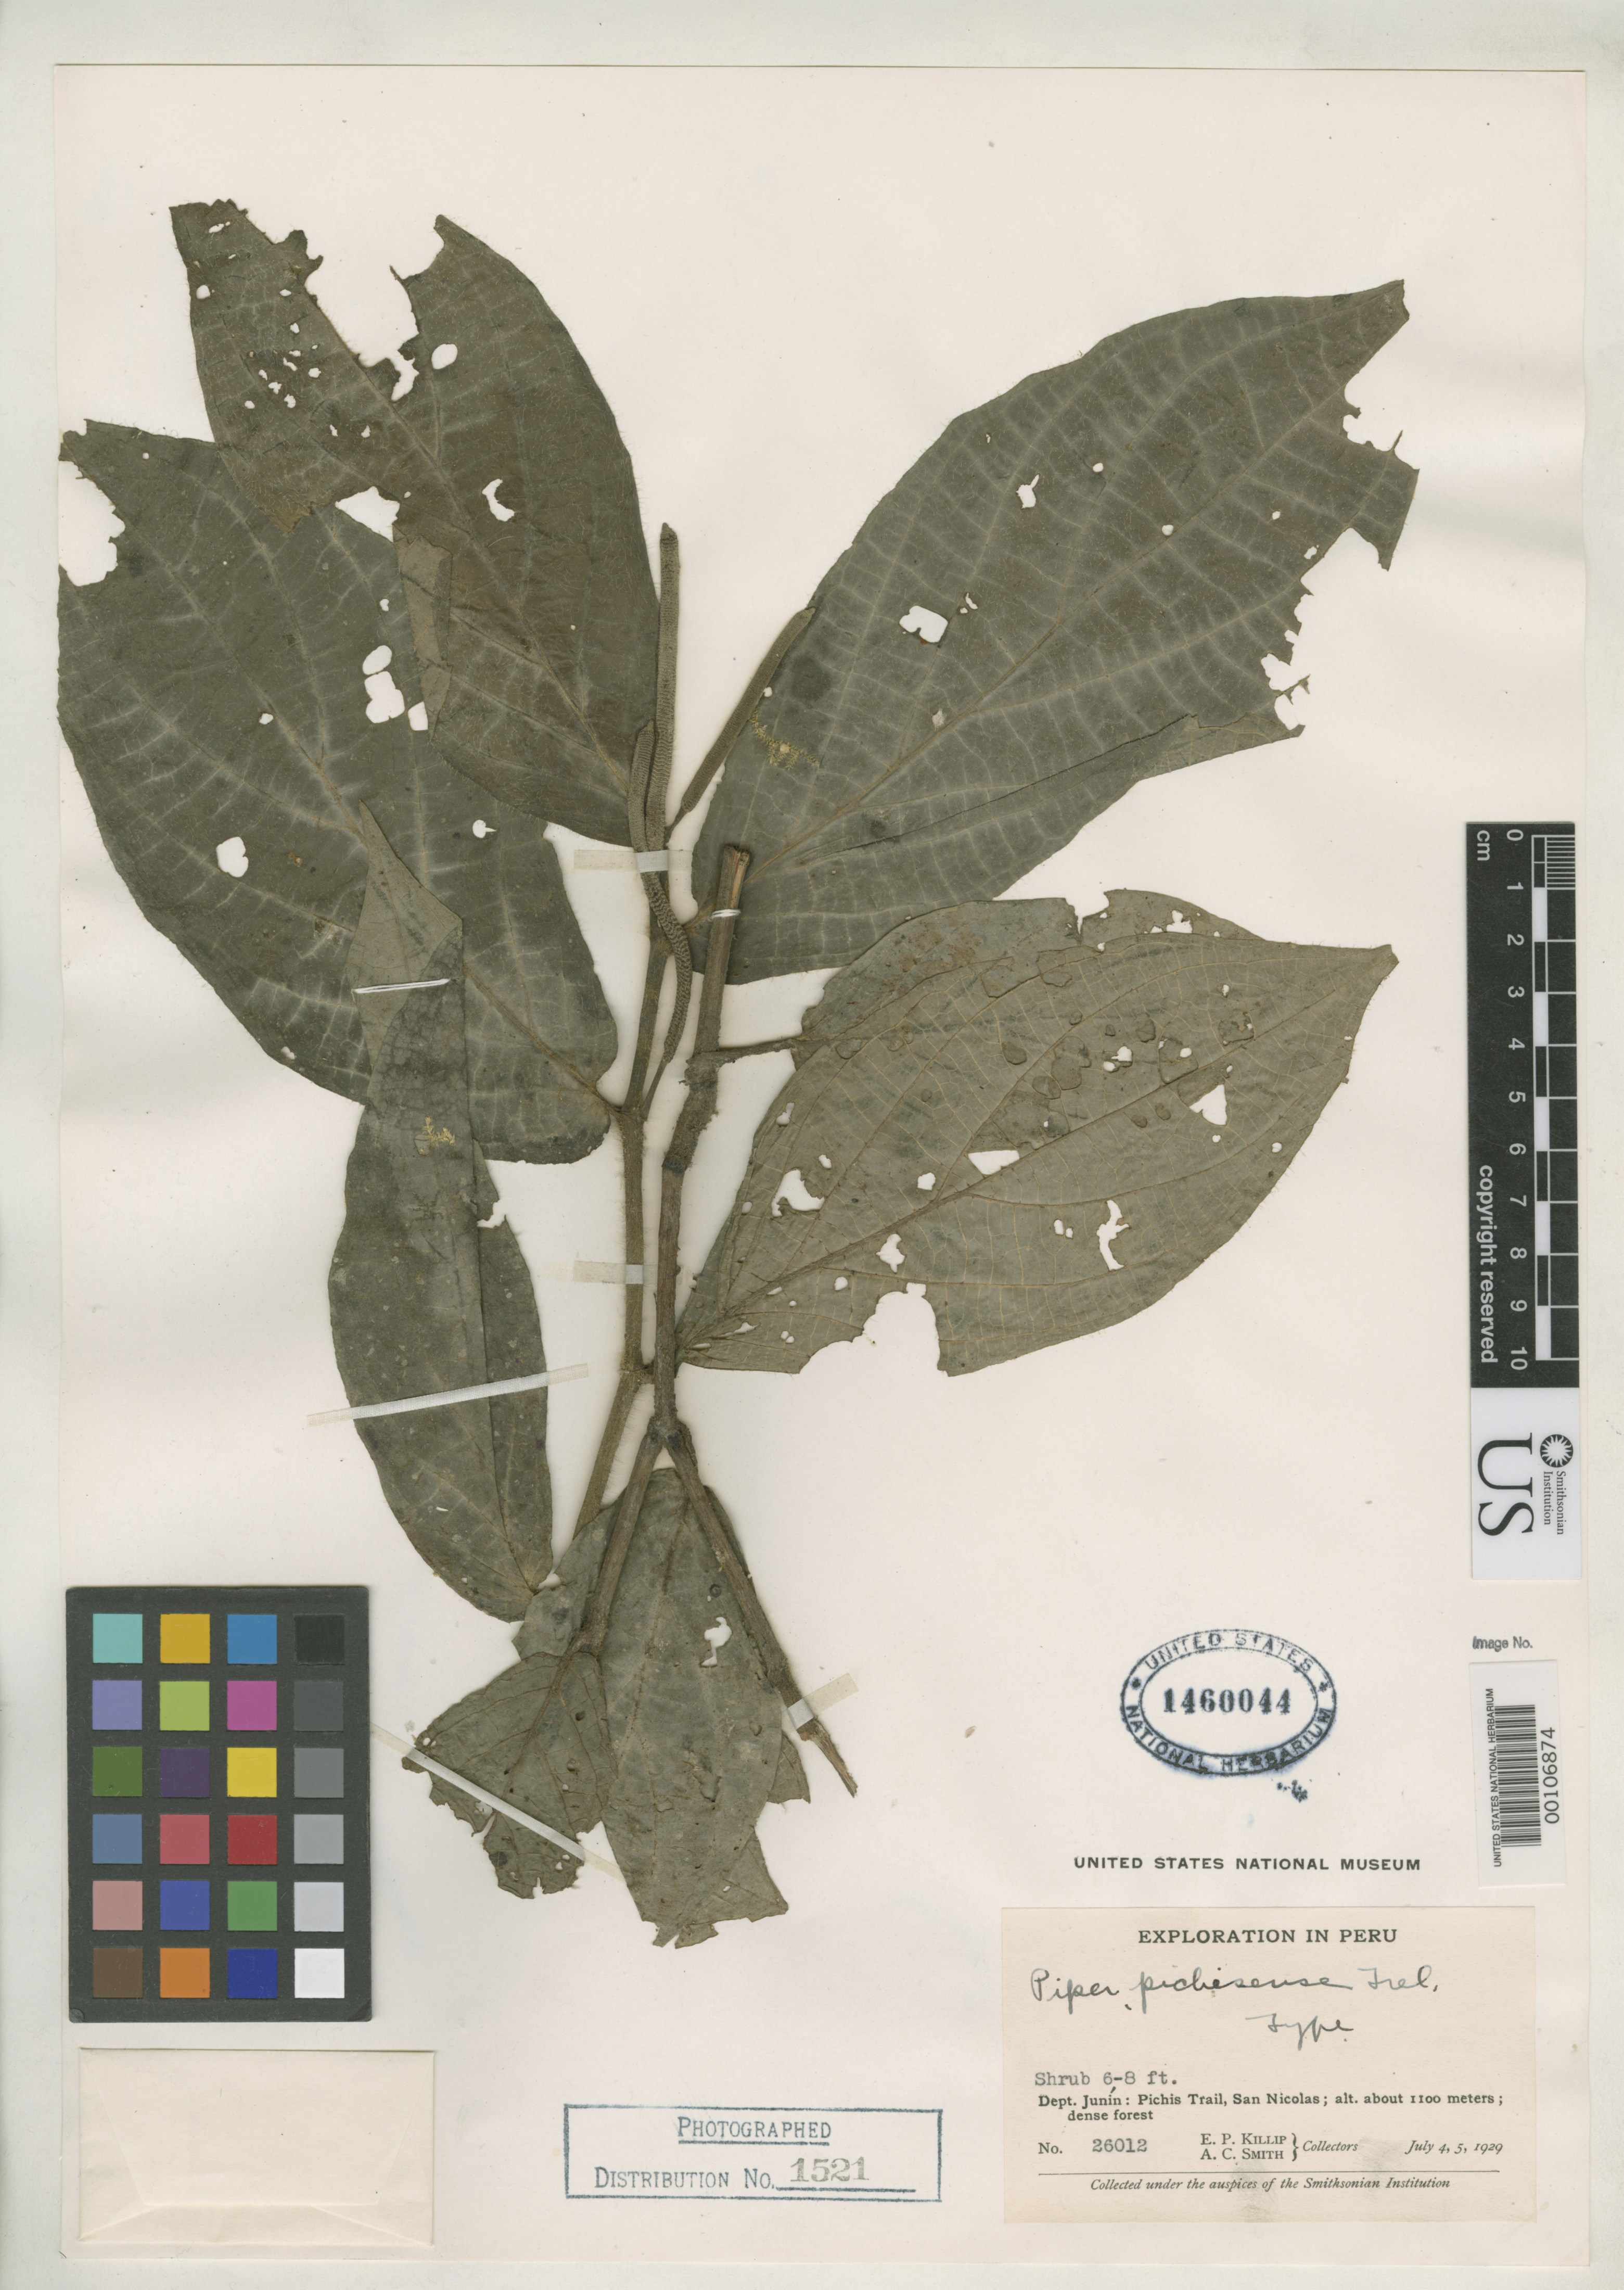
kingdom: Plantae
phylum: Tracheophyta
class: Magnoliopsida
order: Piperales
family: Piperaceae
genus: Piper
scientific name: Piper pichisense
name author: Trel. in J.F. Macbr.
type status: Holotype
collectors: E. P. Killip & A. C. Smith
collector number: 26012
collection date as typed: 04 Jul 1929 to 05 Jul 1929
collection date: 1929-07-04/1929-07-05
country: Peru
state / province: Junín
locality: Pichis Trail, San Nicolas.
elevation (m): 1100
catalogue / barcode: US 1460044